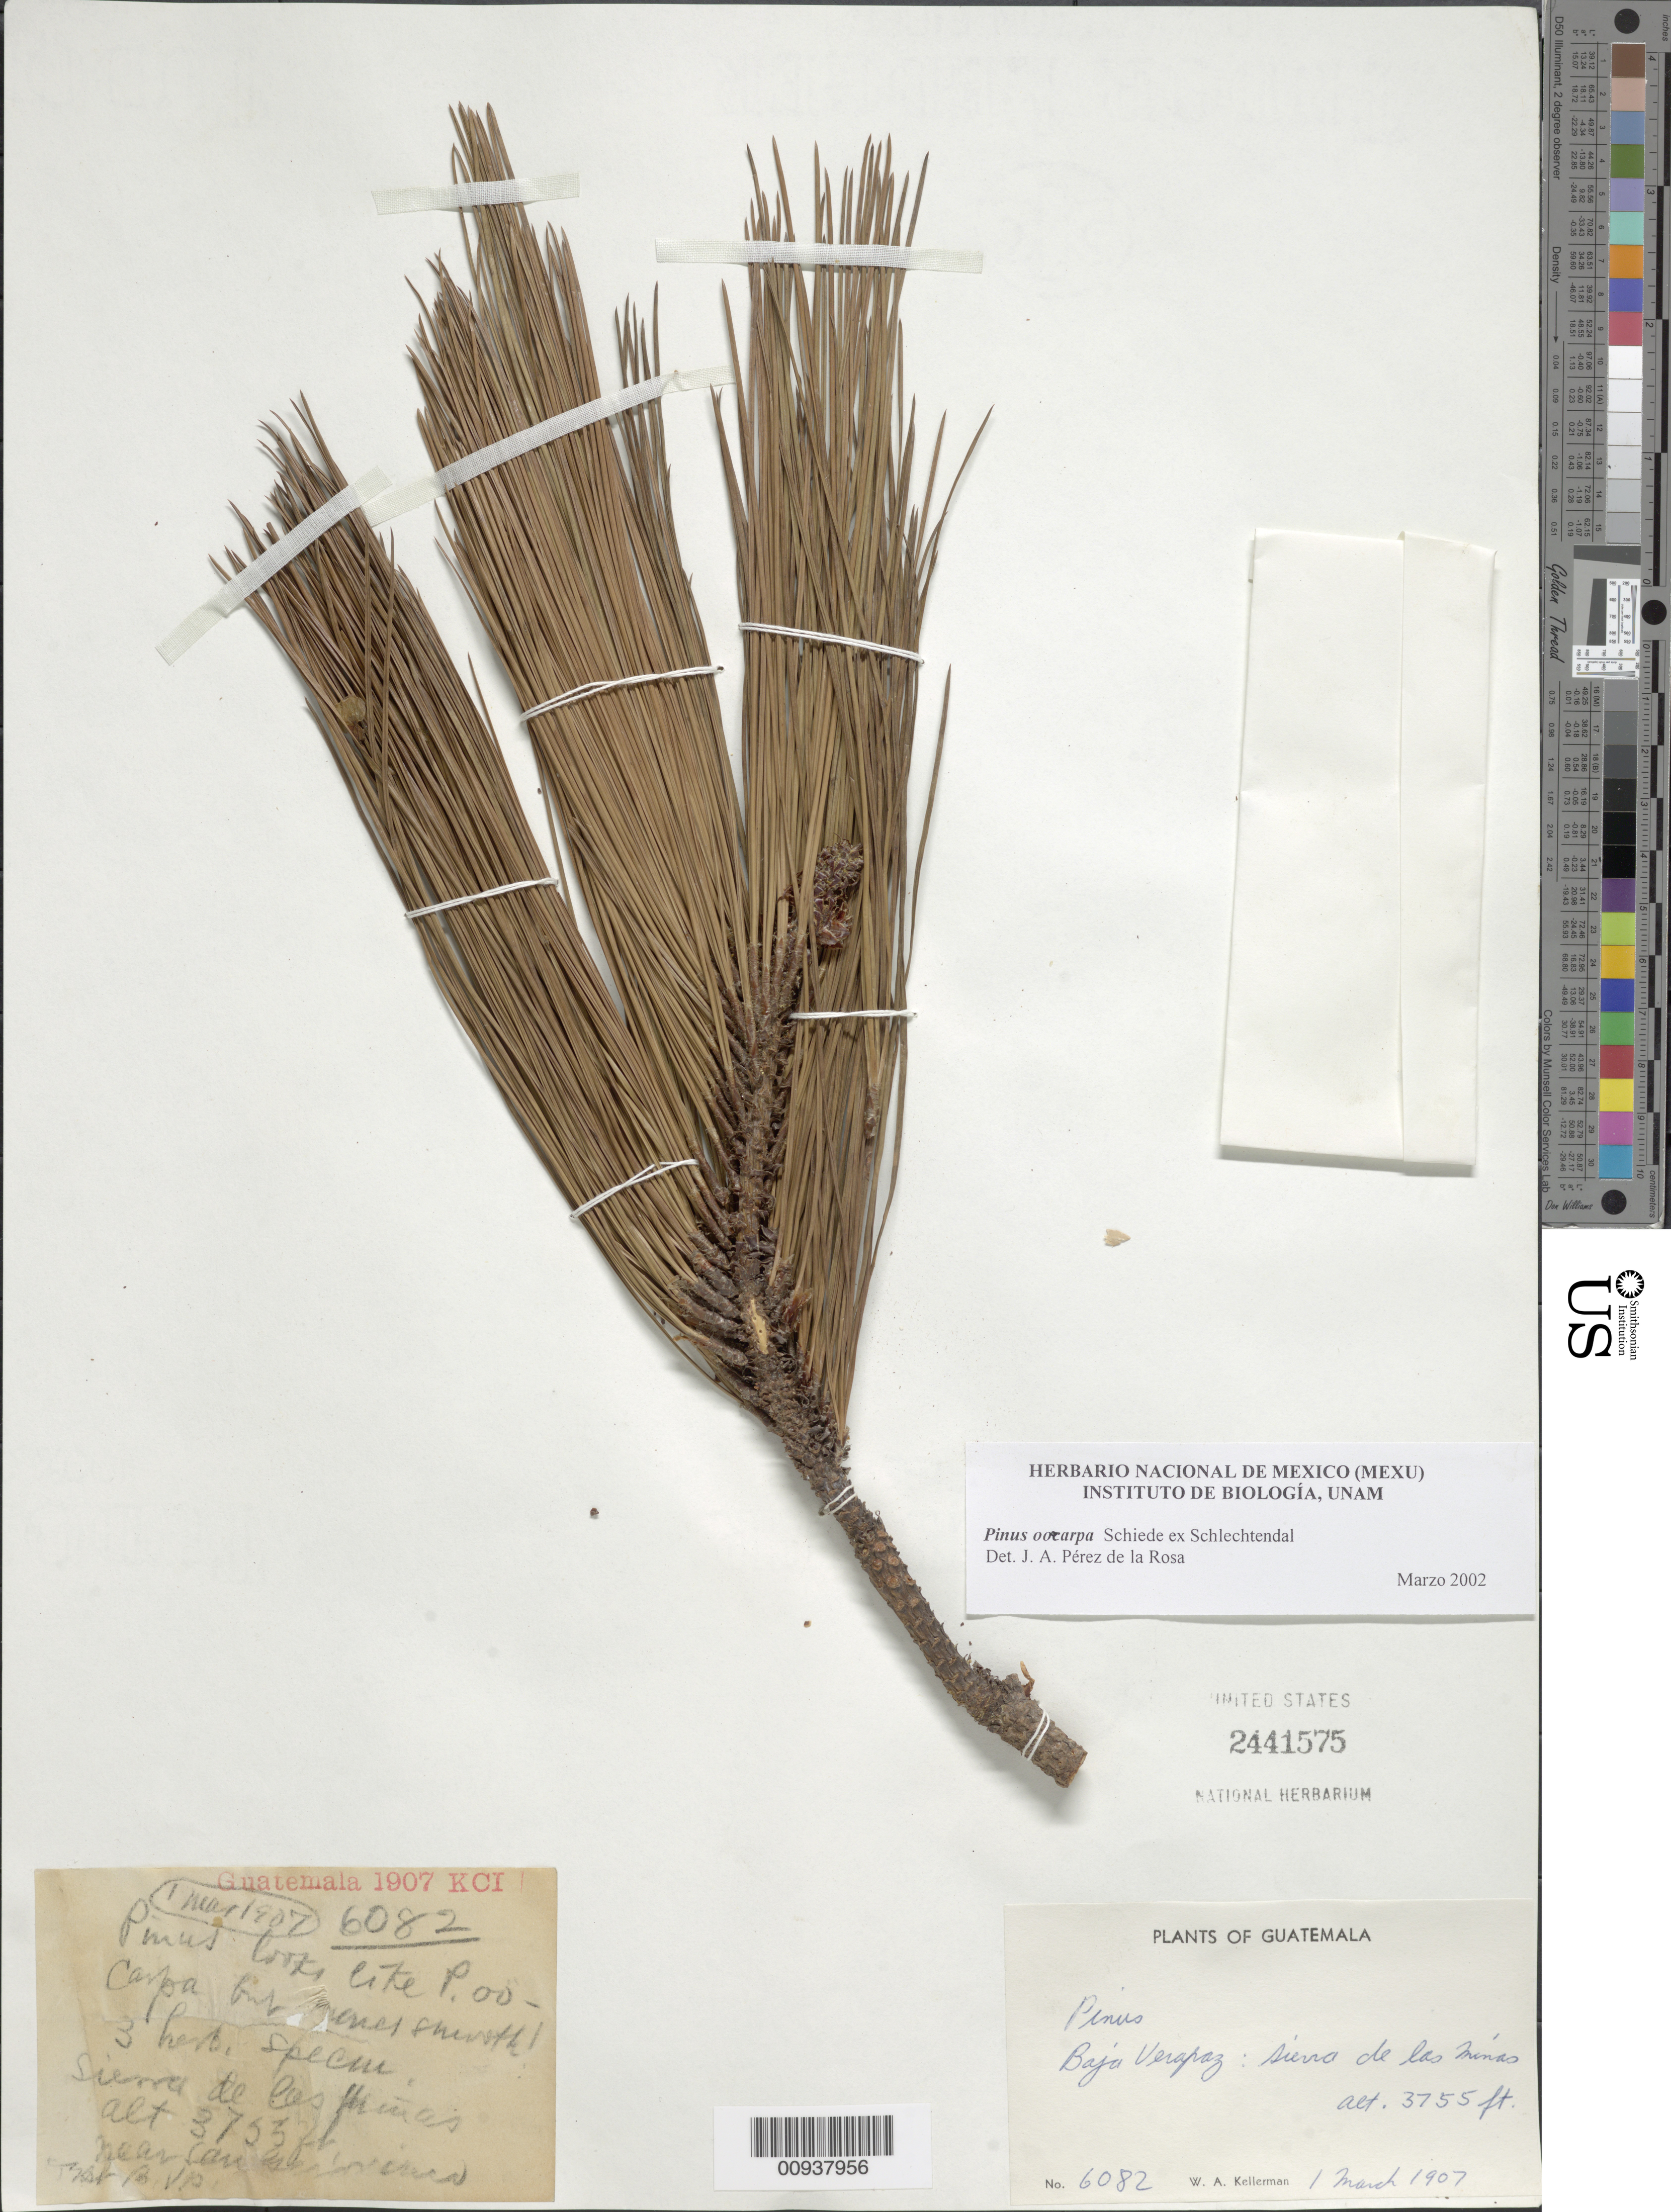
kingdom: Plantae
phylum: Tracheophyta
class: Pinopsida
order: Pinales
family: Pinaceae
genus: Pinus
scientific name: Pinus oocarpa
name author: Schiede ex Schltdl.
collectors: W. A. Kellerman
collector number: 6082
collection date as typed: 01 Mar 1907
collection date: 1907-03-01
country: Guatemala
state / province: Baja Verapaz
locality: Sierra de las Minas. Near San Gerónimo.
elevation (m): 1145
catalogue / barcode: US 2441575